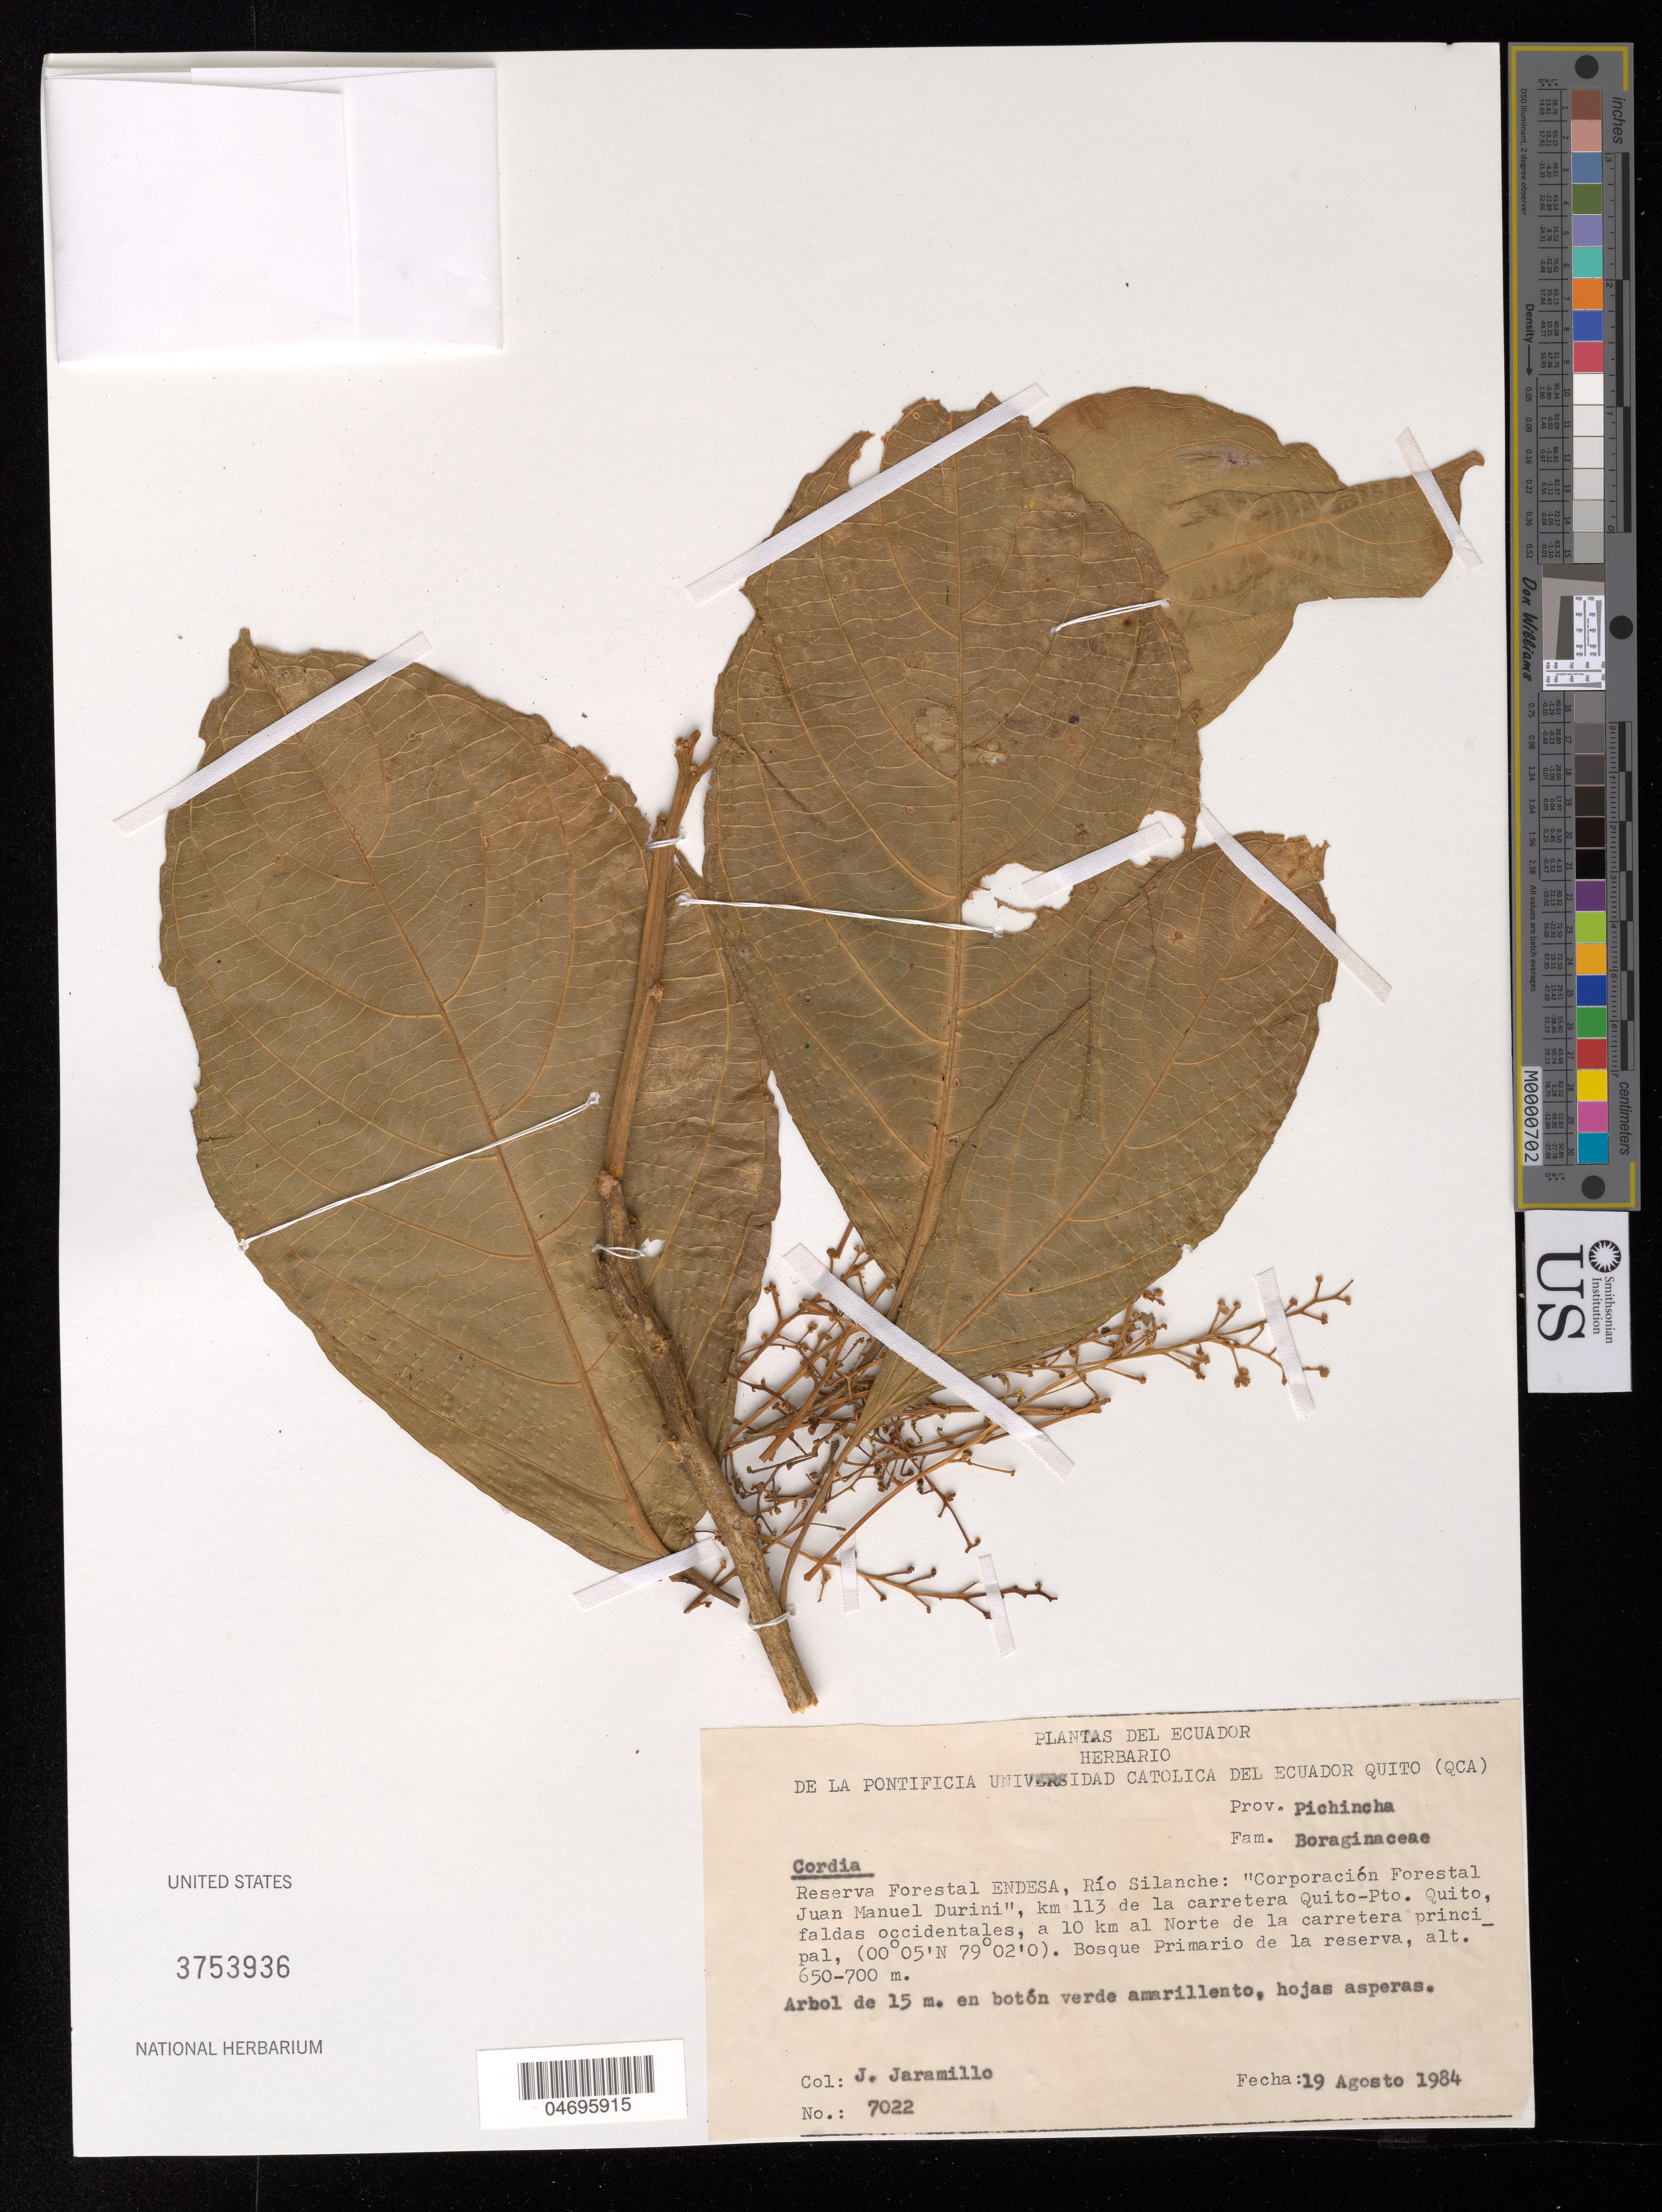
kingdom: Plantae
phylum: Tracheophyta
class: Magnoliopsida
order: Boraginales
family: Cordiaceae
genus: Cordia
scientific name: Cordia sp.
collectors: J. Jaramillo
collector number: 7022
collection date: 1984-08-19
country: Ecuador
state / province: Pichincha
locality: Reserva Forestal ENDESA, Río Silanche: "Corporación Forestal Juan Manuel Durini", km 113 de la carretera Quito-Pto. Quito, faldas occidentales, a 10 km al Norte de la carretera principal.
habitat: Bosque Primario de la reserva.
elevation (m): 650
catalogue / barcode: US 3753936